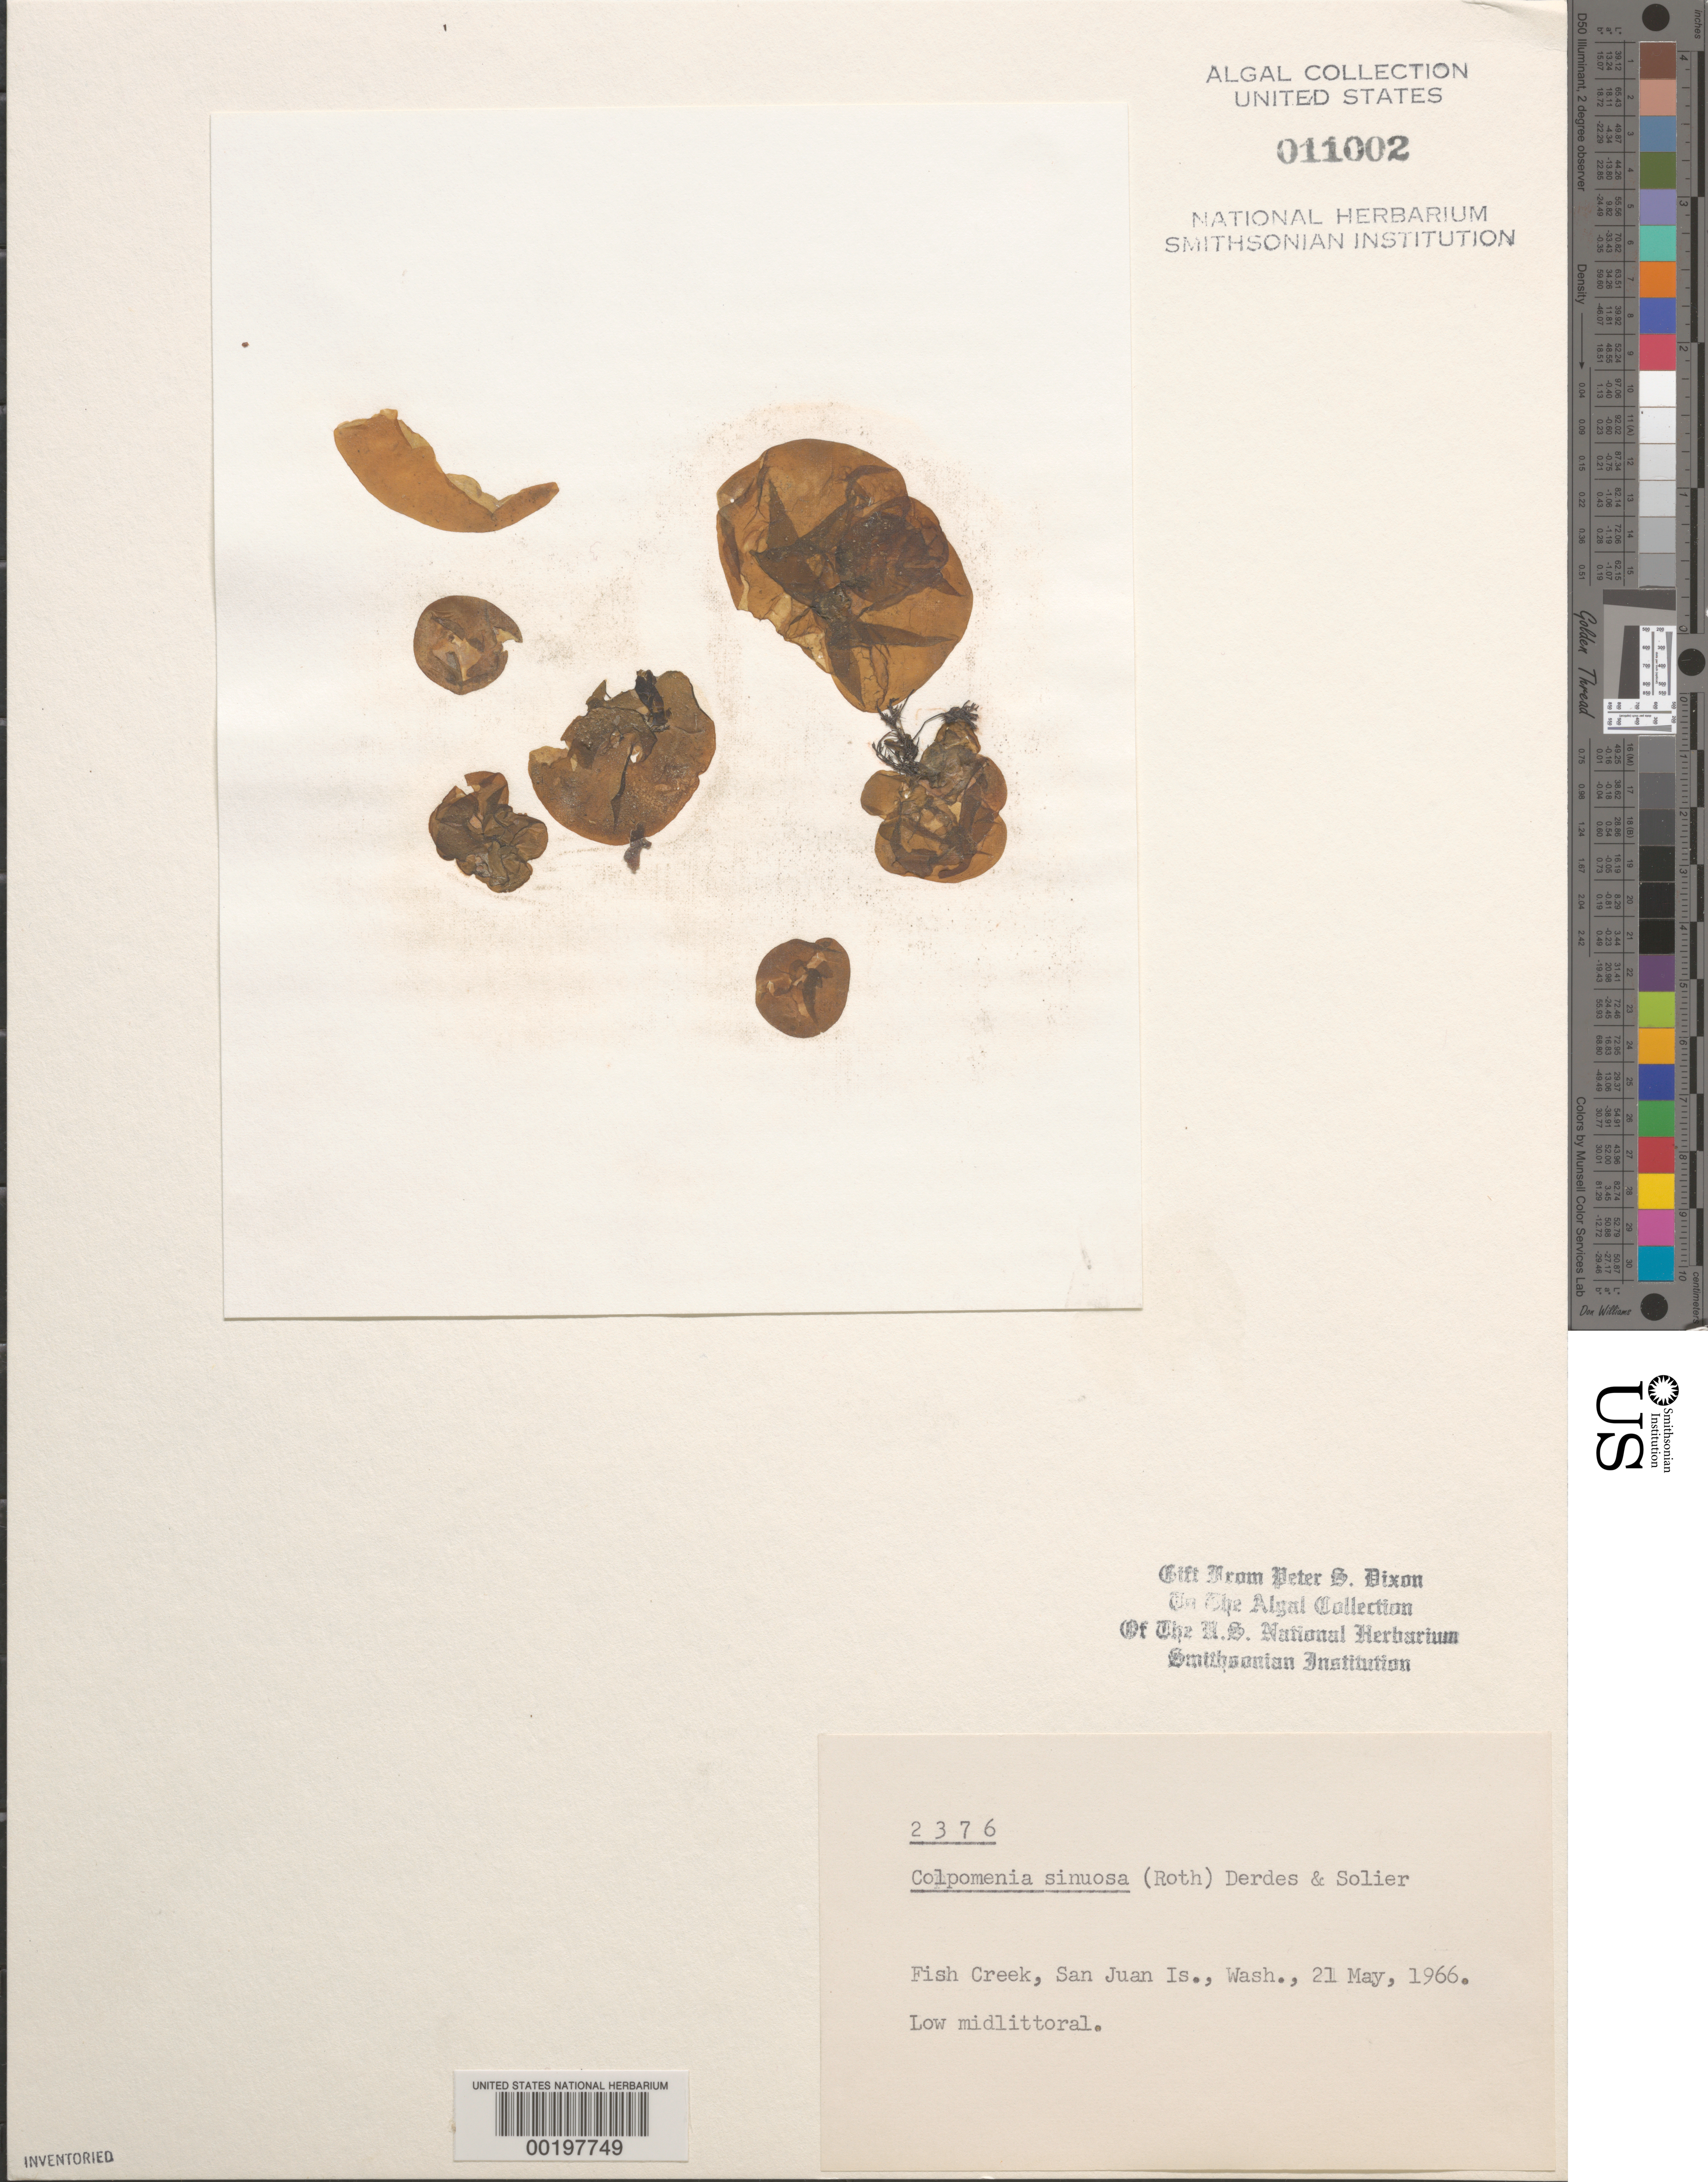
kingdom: Chromista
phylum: Ochrophyta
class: Phaeophyceae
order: Scytosiphonales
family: Scytosiphonaceae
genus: Colpomenia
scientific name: Colpomenia sinuosa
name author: (K. Mert. ex Roth) Derbes & Solier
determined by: Dixon, P. S.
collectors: P. S. Dixon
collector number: PSD 2376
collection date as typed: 21 May 1966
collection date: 1966-05-21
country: United States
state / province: Washington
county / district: San Juan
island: San Juan Island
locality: Fish Creek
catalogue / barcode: US 11002